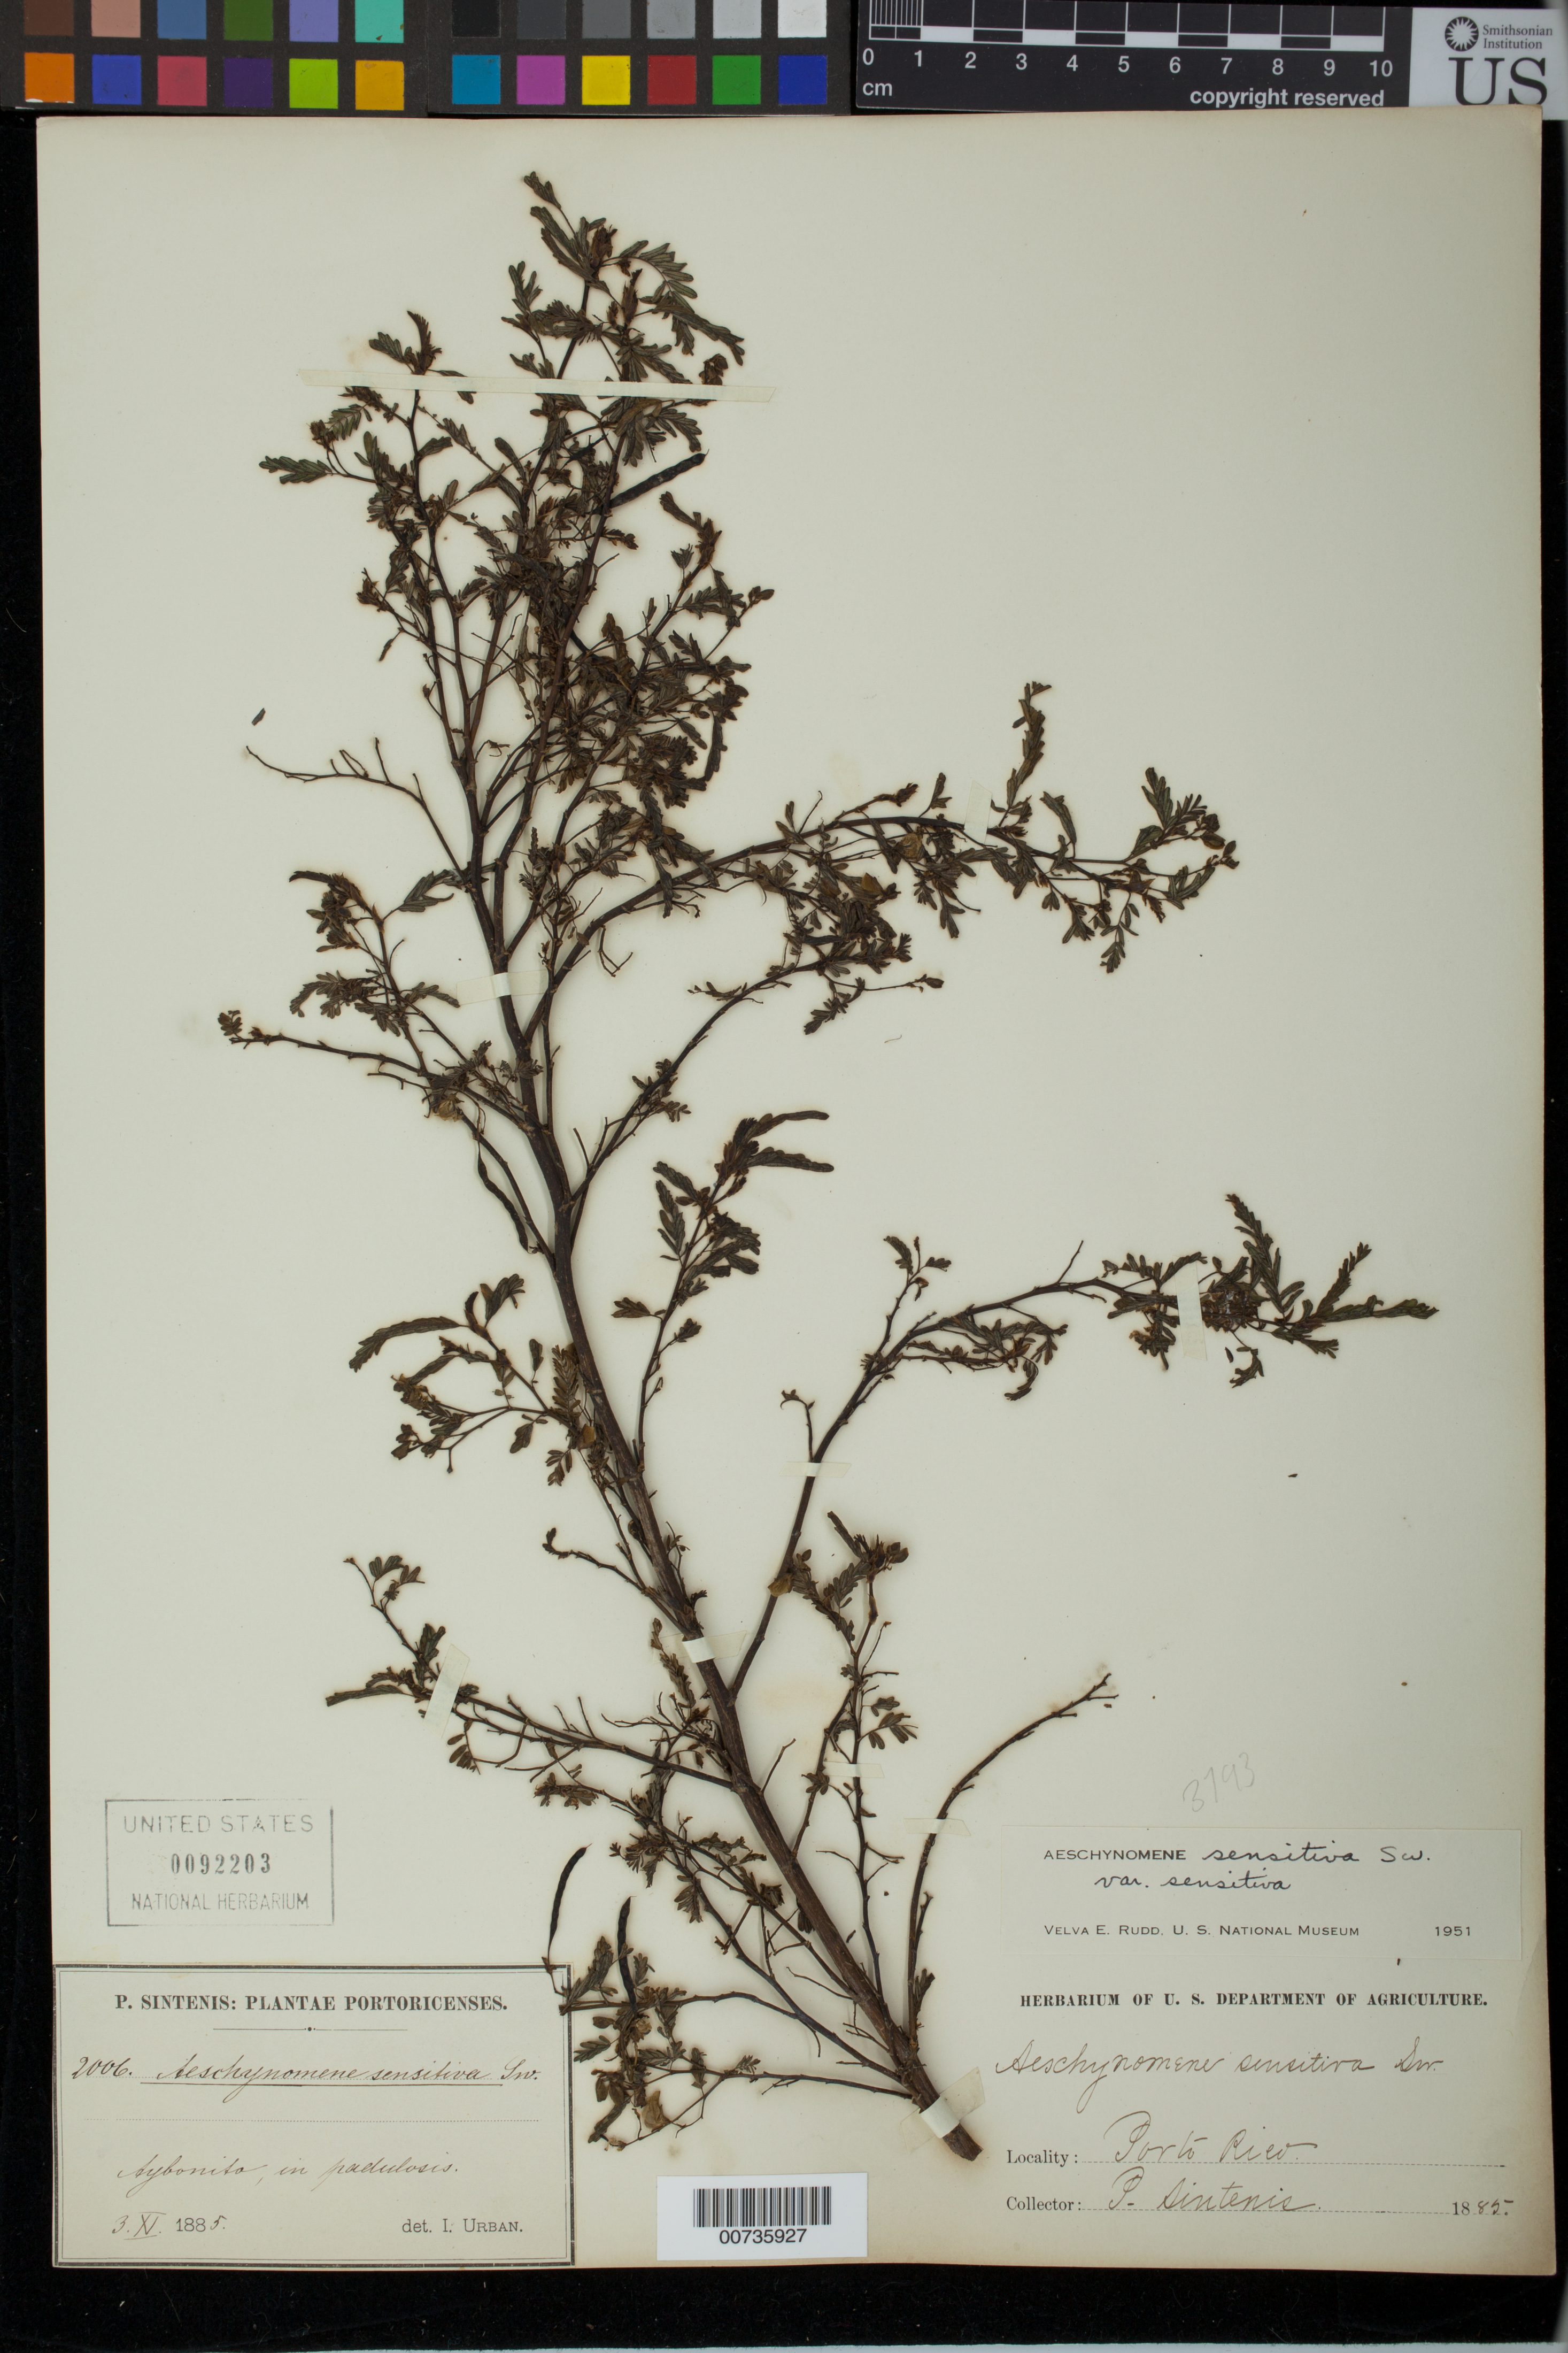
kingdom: Plantae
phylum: Tracheophyta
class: Magnoliopsida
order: Fabales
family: Fabaceae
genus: Aeschynomene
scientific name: Aeschynomene sensitiva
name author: Sw.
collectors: P. Sintenis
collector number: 2006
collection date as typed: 03 Nov 1885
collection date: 1885-11-03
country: Puerto Rico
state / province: Abonito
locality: Aibonito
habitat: In padulosis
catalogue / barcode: US 92203